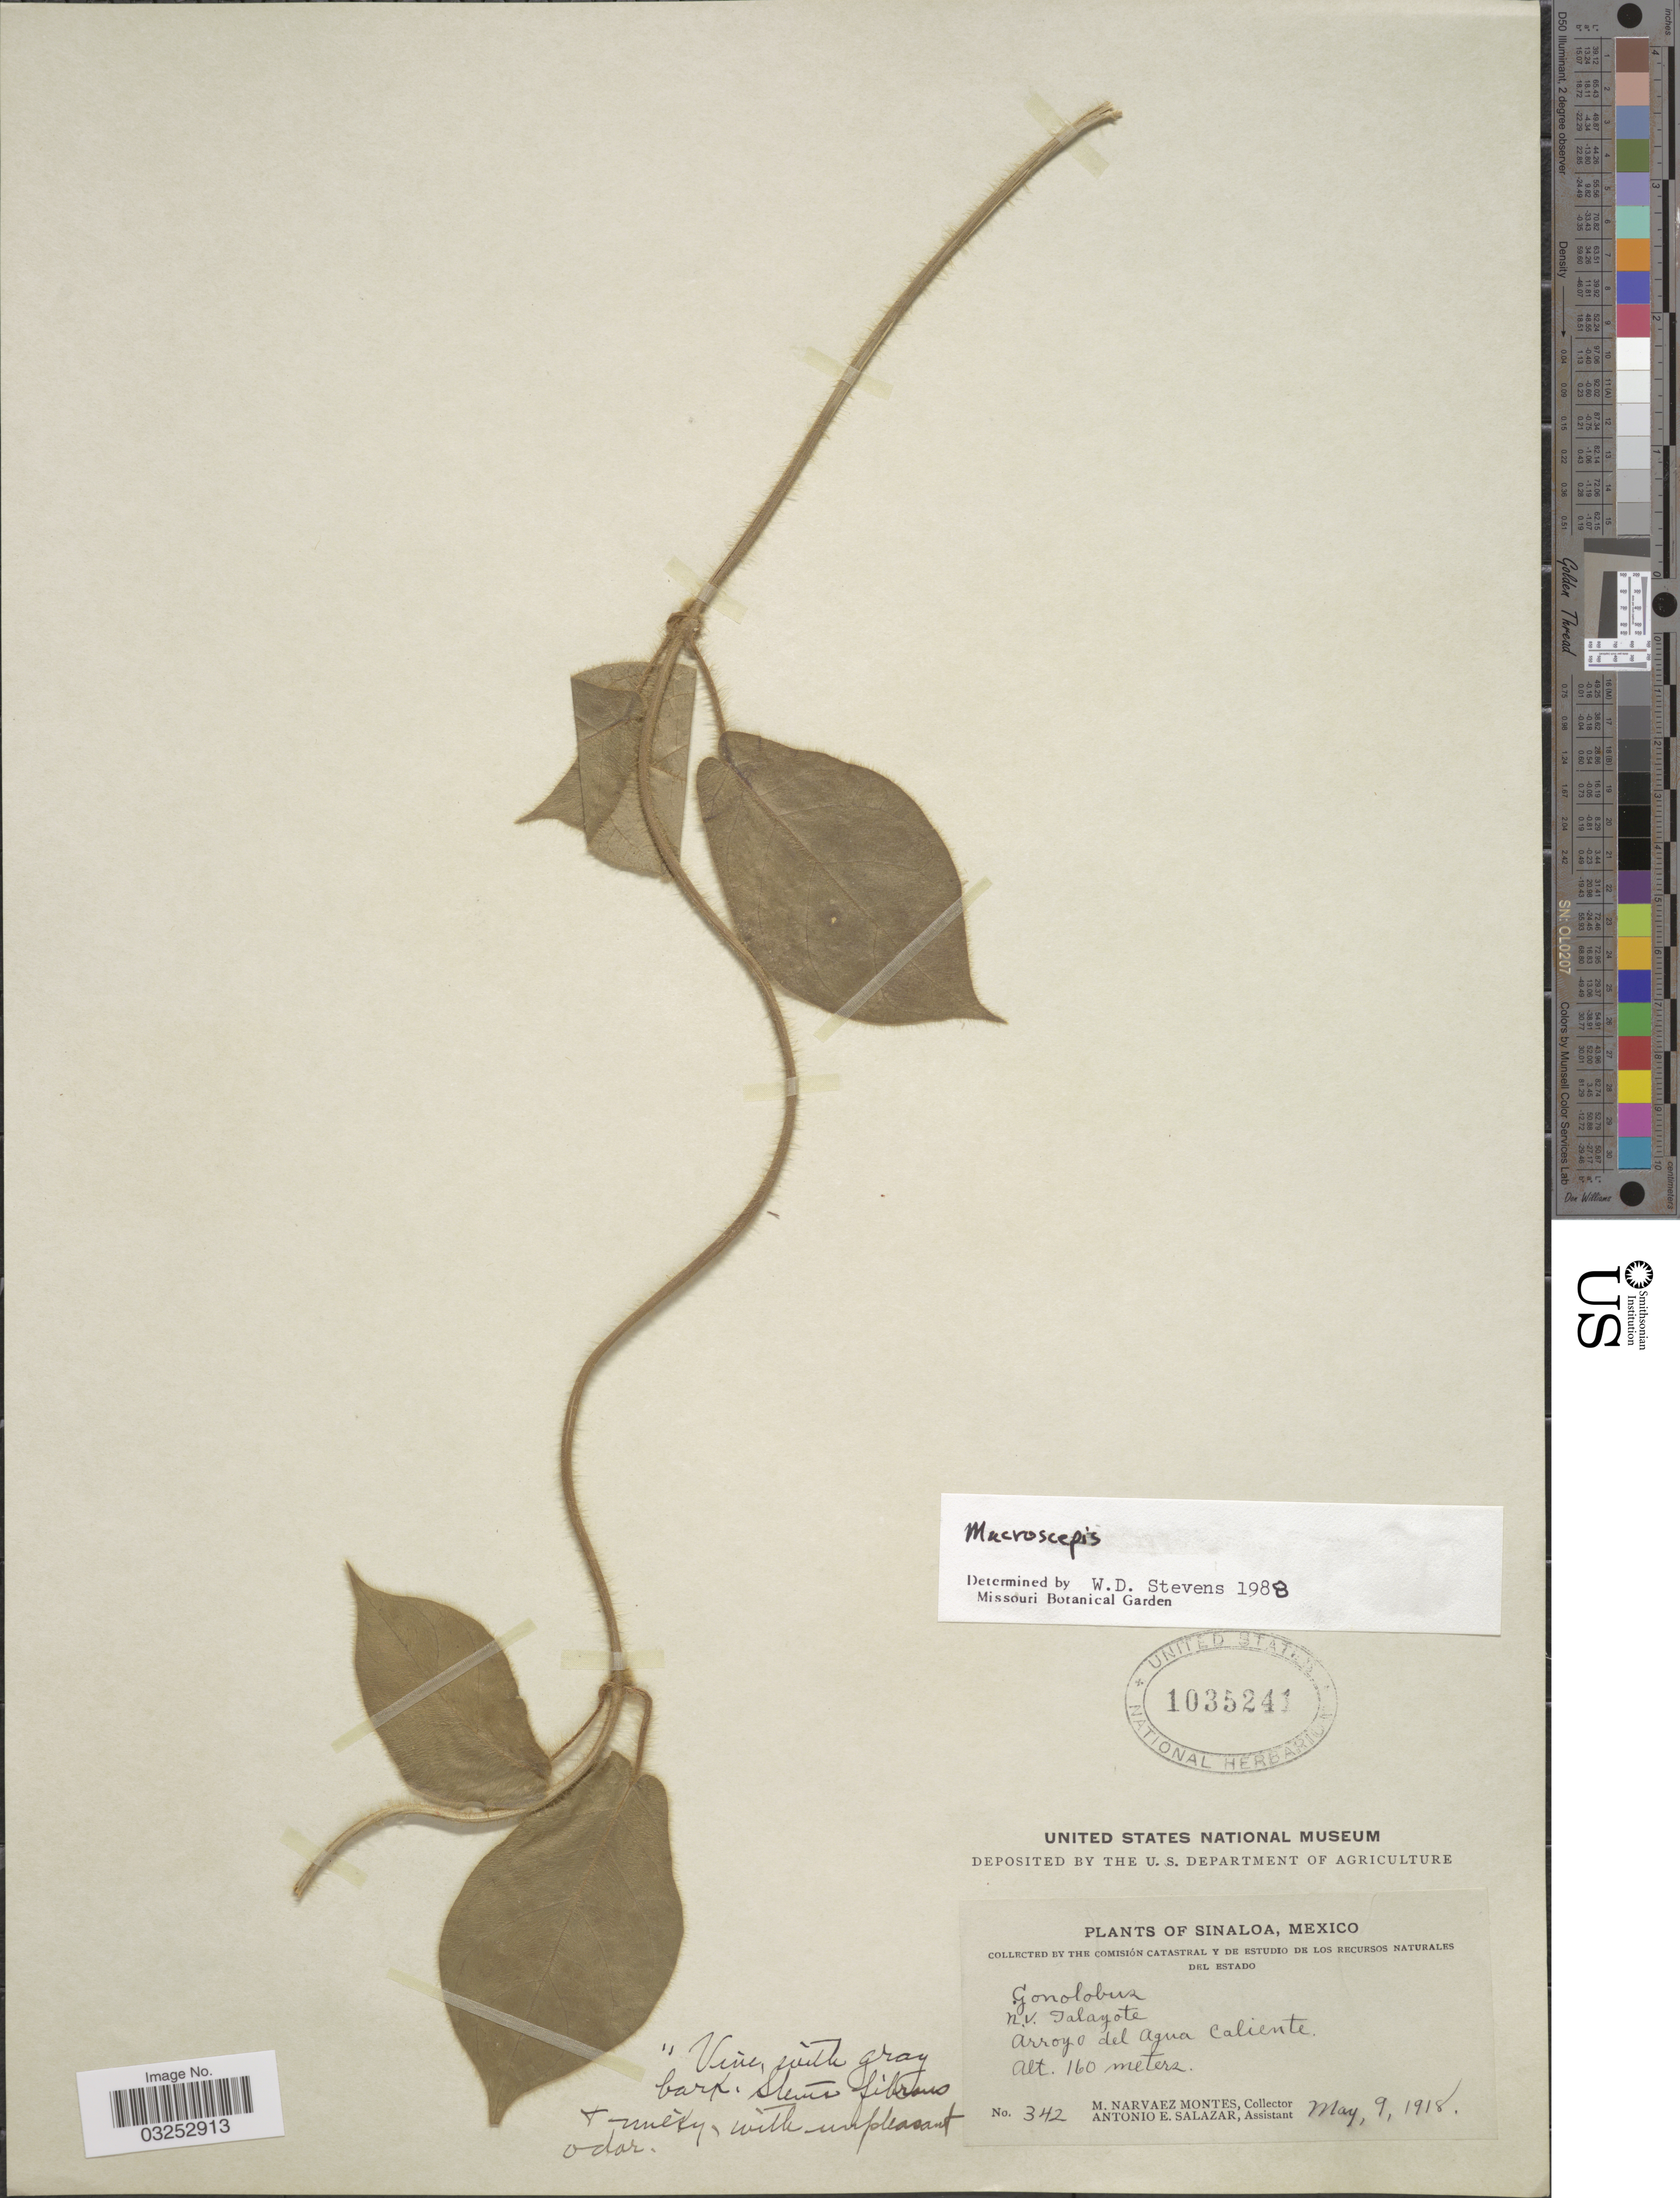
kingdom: Plantae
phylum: Tracheophyta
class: Magnoliopsida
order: Gentianales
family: Apocynaceae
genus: Macroscepis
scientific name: Macroscepis sp.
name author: Kunth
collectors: M. Narvaez-Montes & A. E. Salazar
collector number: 342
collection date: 1918-05-09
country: Mexico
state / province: Sinaloa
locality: Arroyo del Agua Caliente.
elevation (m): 160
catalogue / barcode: US 1035241